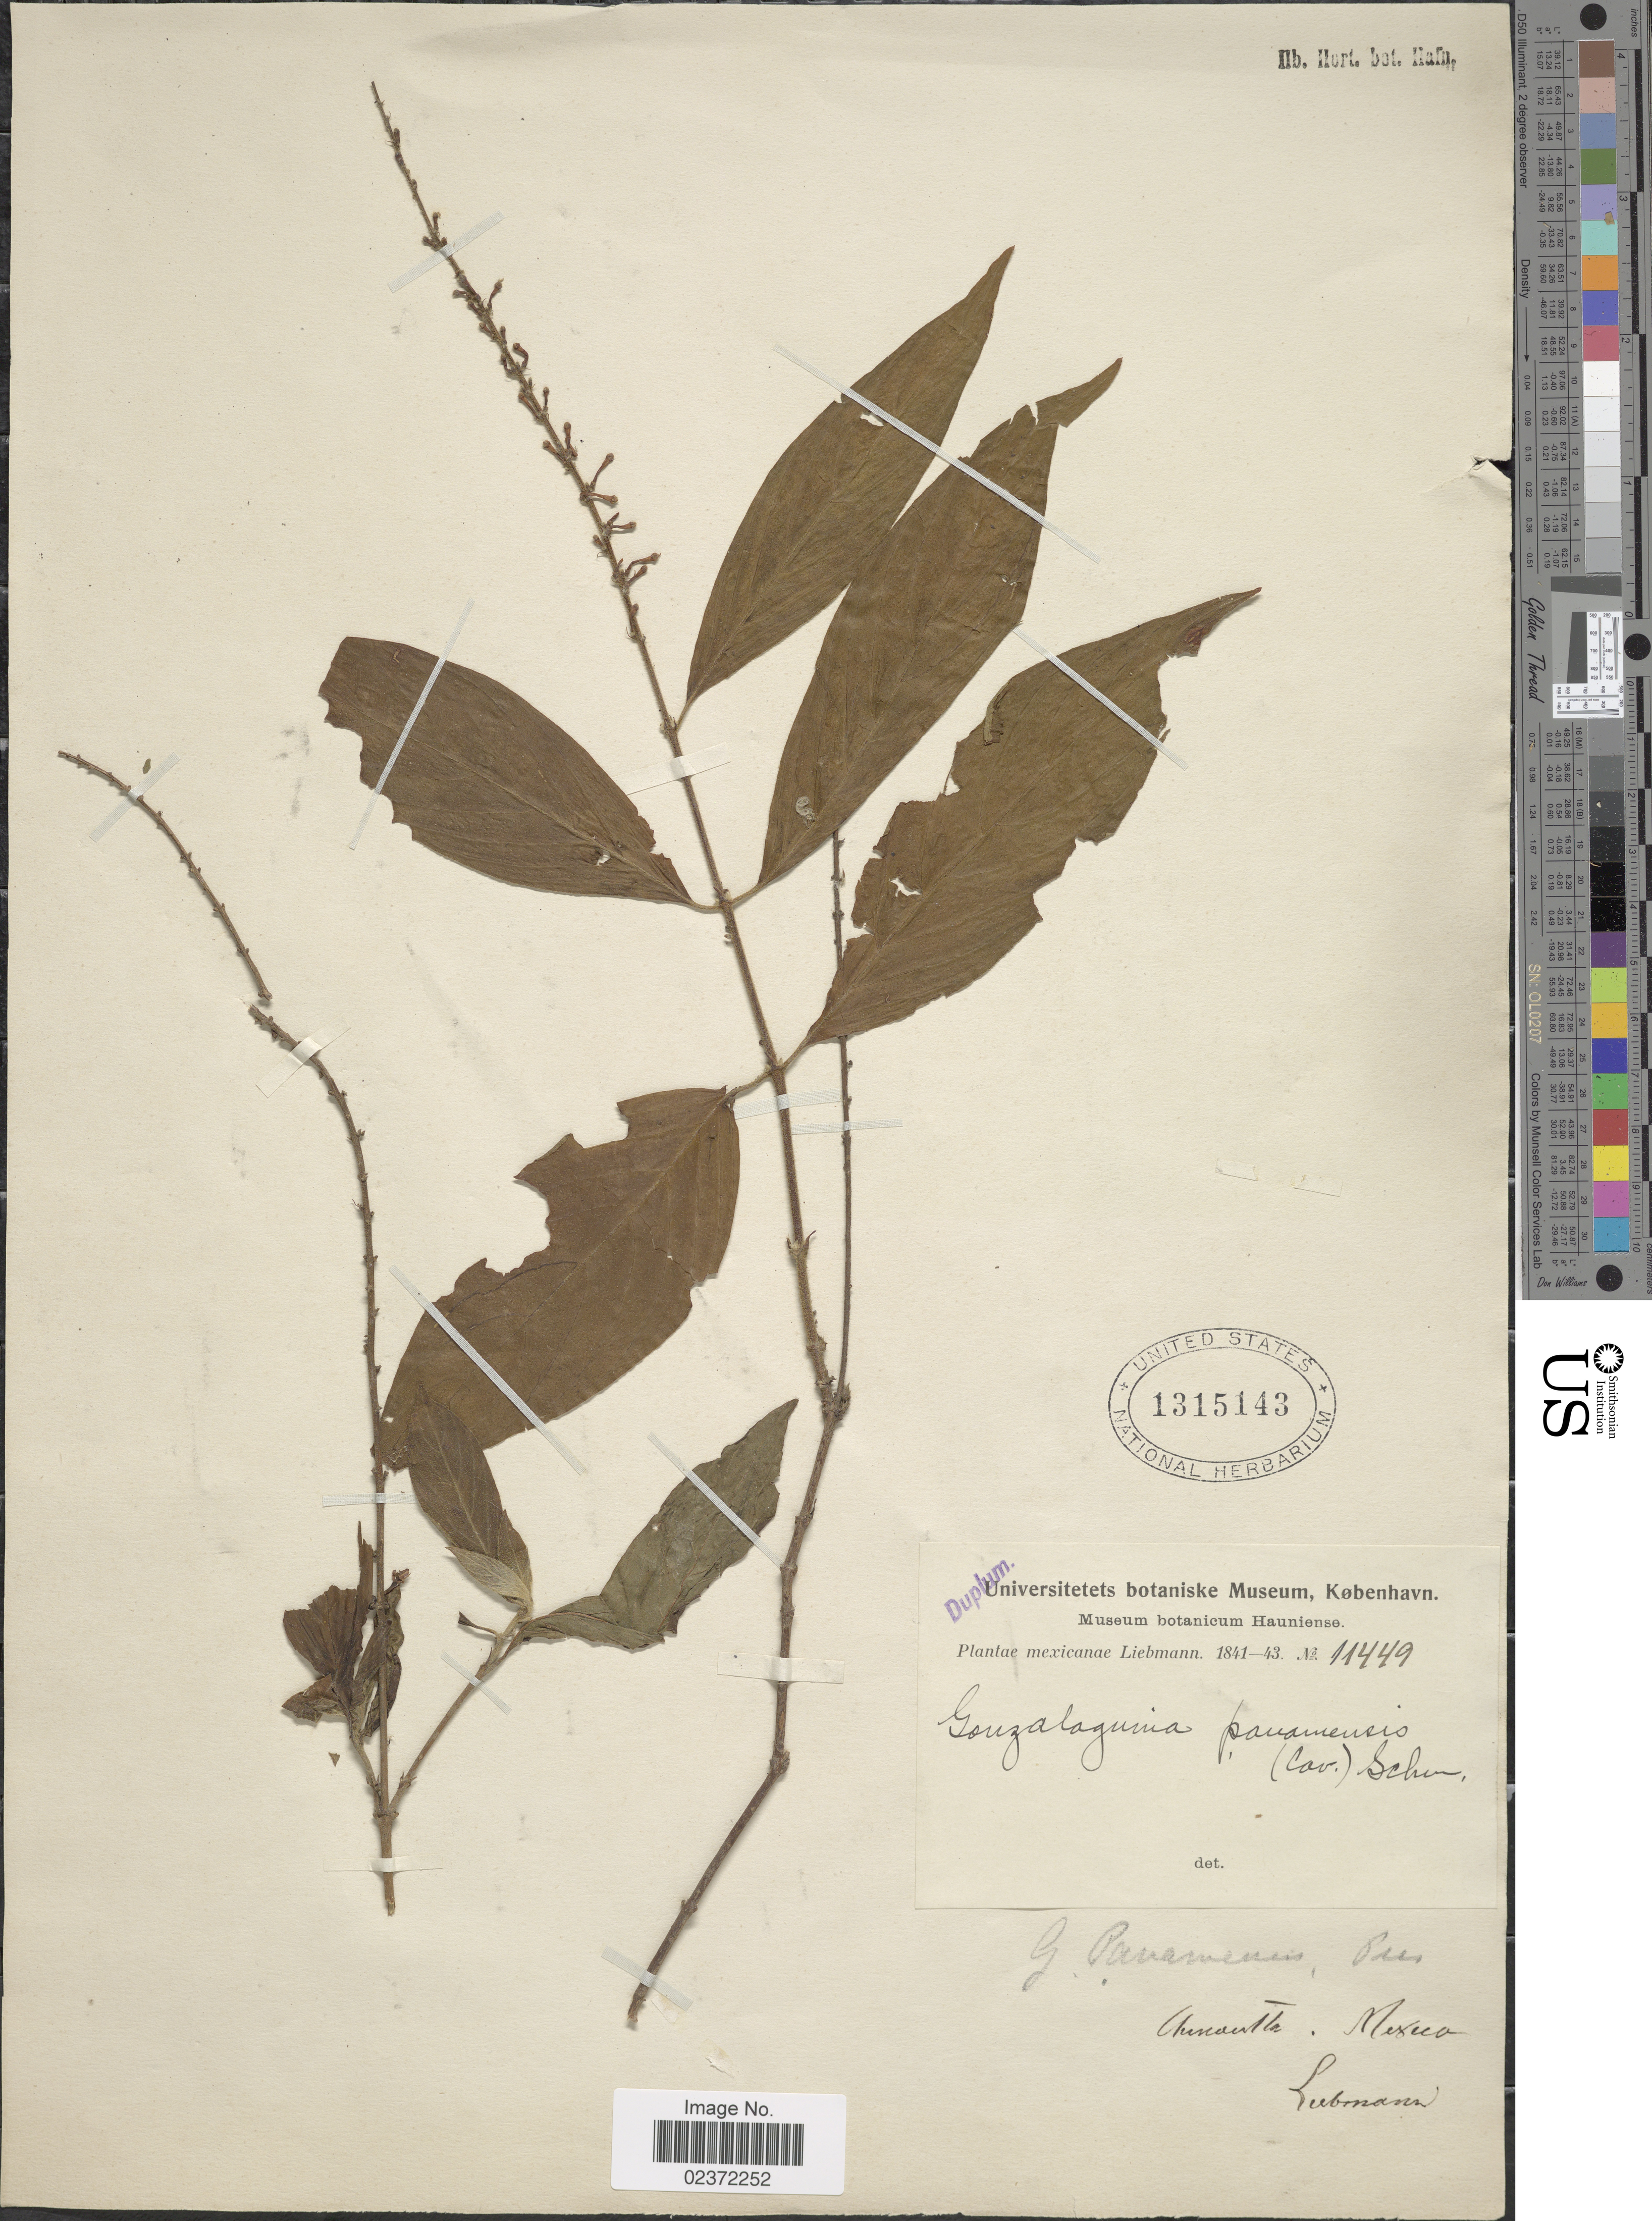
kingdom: Plantae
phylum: Tracheophyta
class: Magnoliopsida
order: Gentianales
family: Rubiaceae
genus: Gonzalagunia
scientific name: Gonzalagunia panamensis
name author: (Cav.) K. Schum.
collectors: Liebmann, --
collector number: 11449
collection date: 1841/1843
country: Mexico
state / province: Puebla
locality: Chinantla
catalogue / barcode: US 1315143